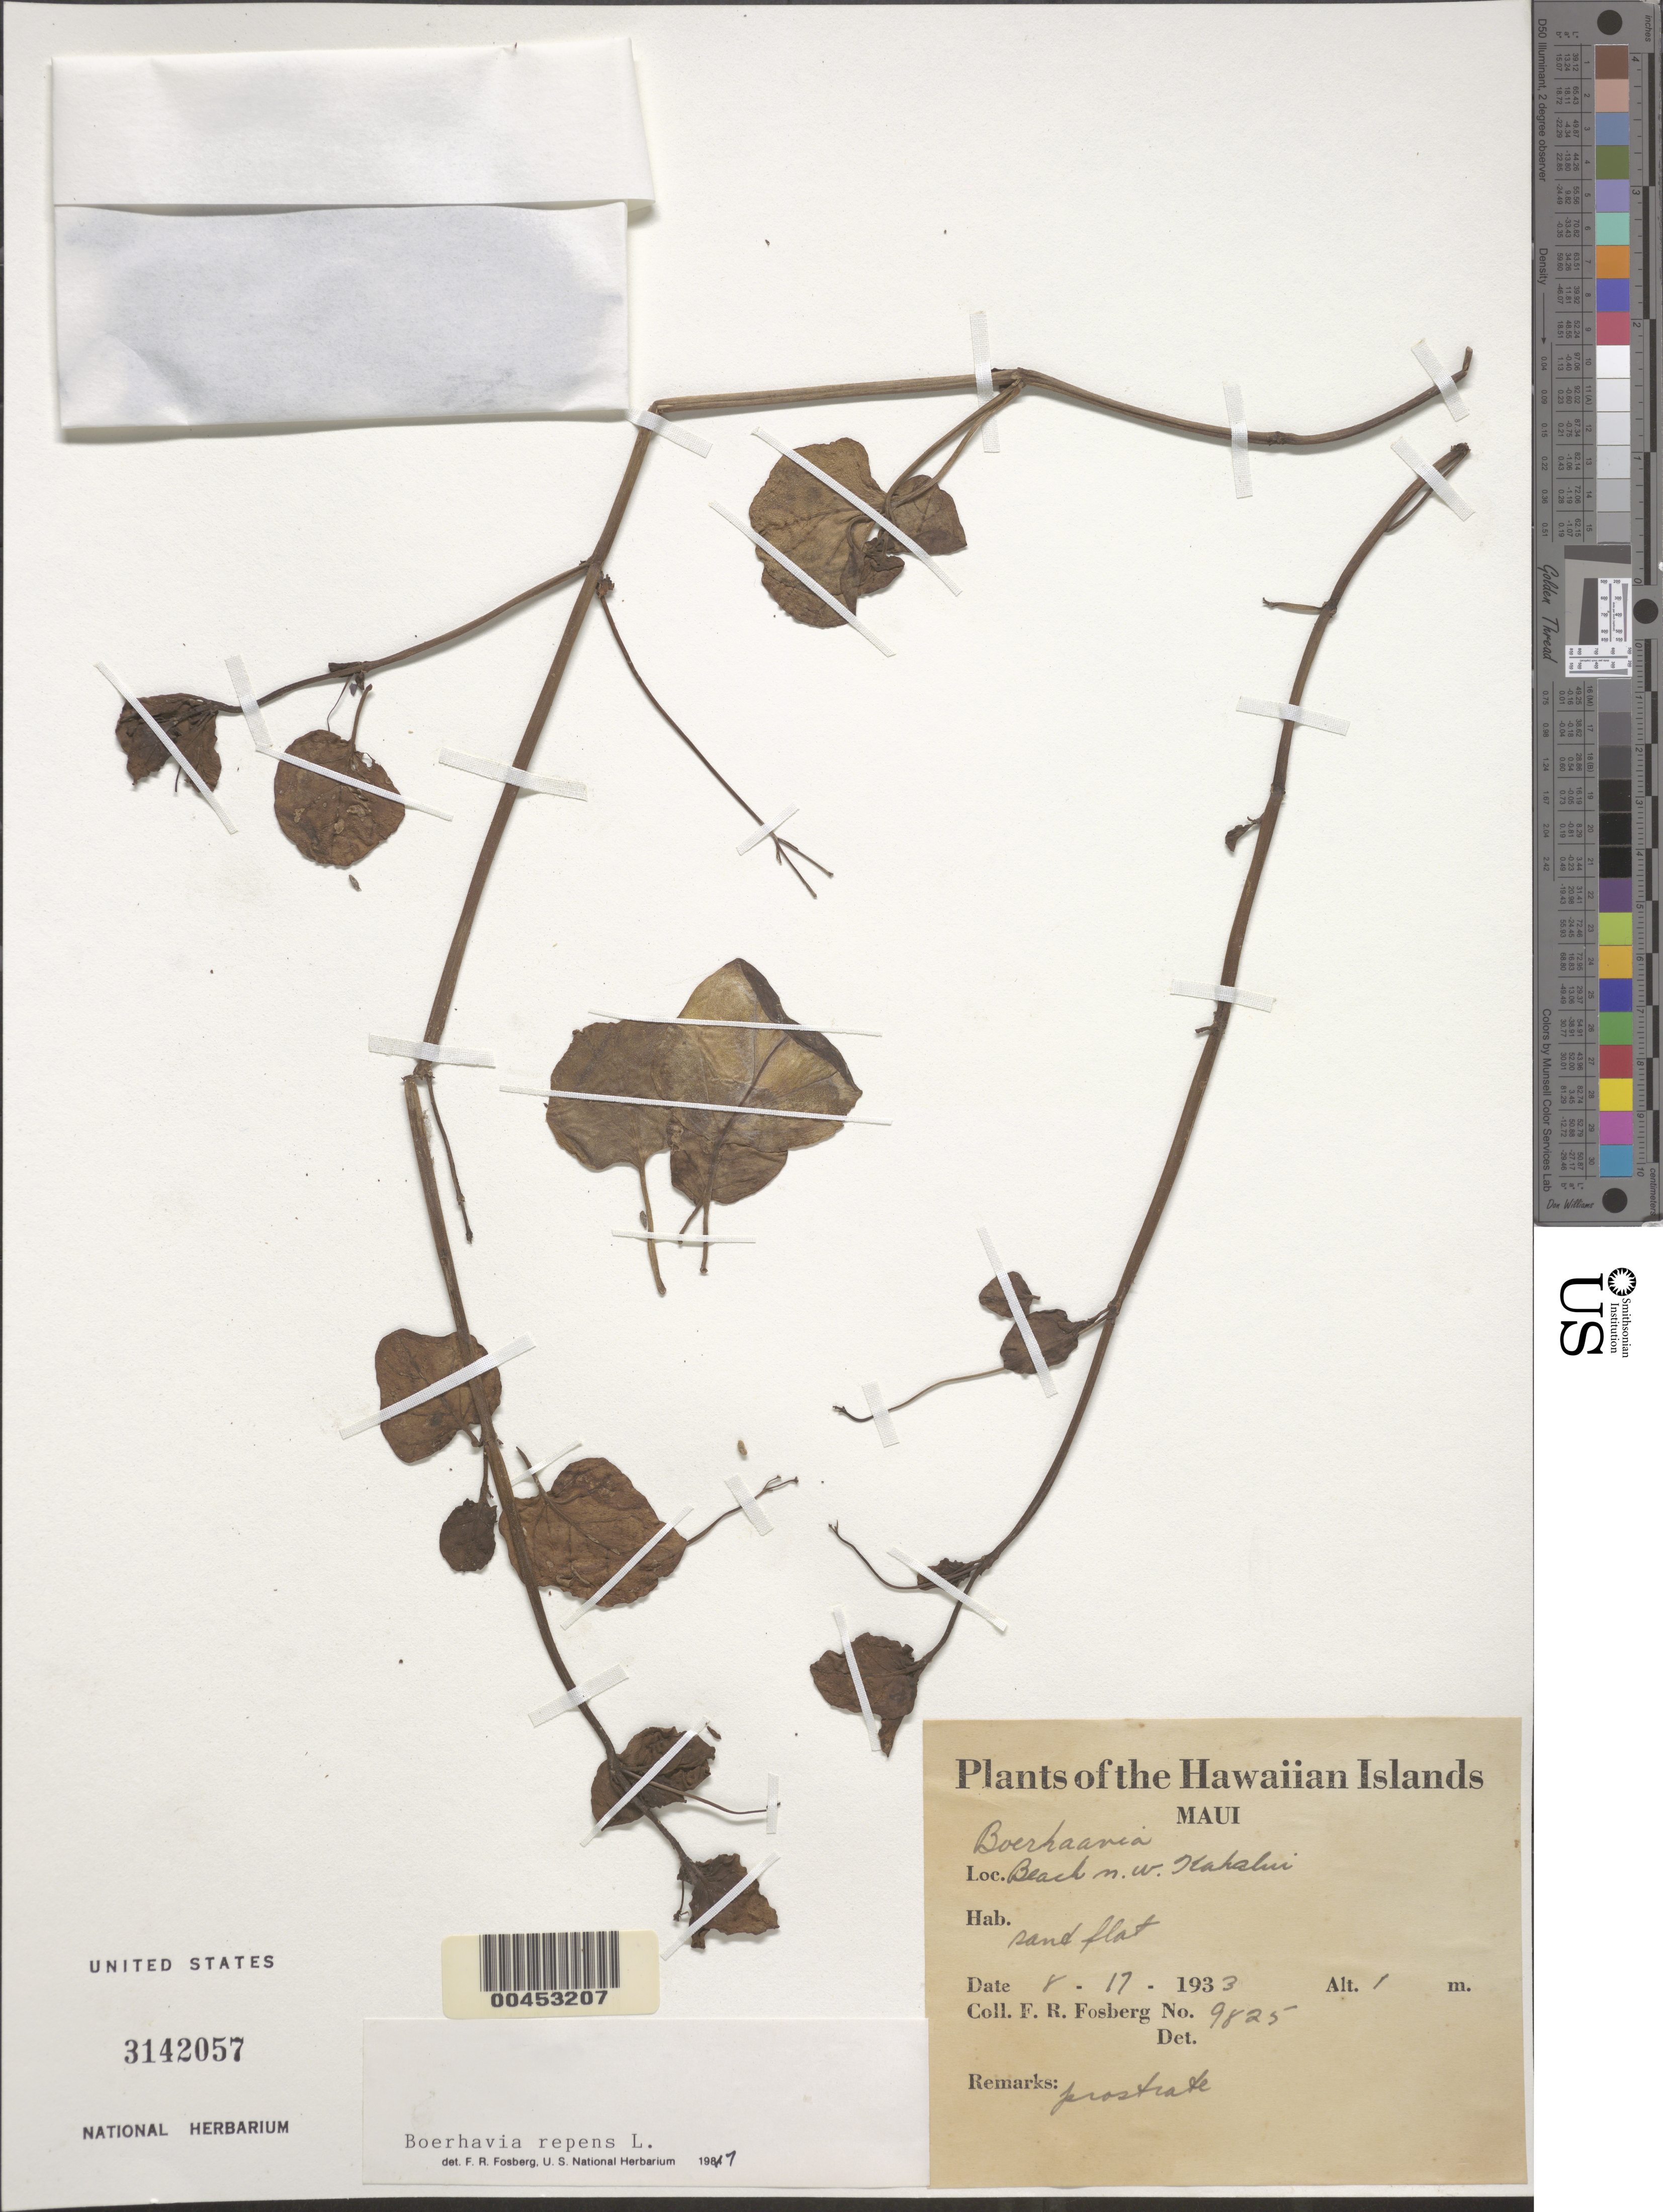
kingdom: Plantae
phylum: Tracheophyta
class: Magnoliopsida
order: Caryophyllales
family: Nyctaginaceae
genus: Boerhavia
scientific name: Boerhavia repens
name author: L.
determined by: Fosberg, F. R.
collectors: F. R. Fosberg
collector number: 9825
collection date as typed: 17 Aug 1933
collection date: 1933-08-17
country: United States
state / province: Hawaii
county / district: Maui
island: Maui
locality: Beach NW Kahalui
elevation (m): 1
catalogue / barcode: US 3142057